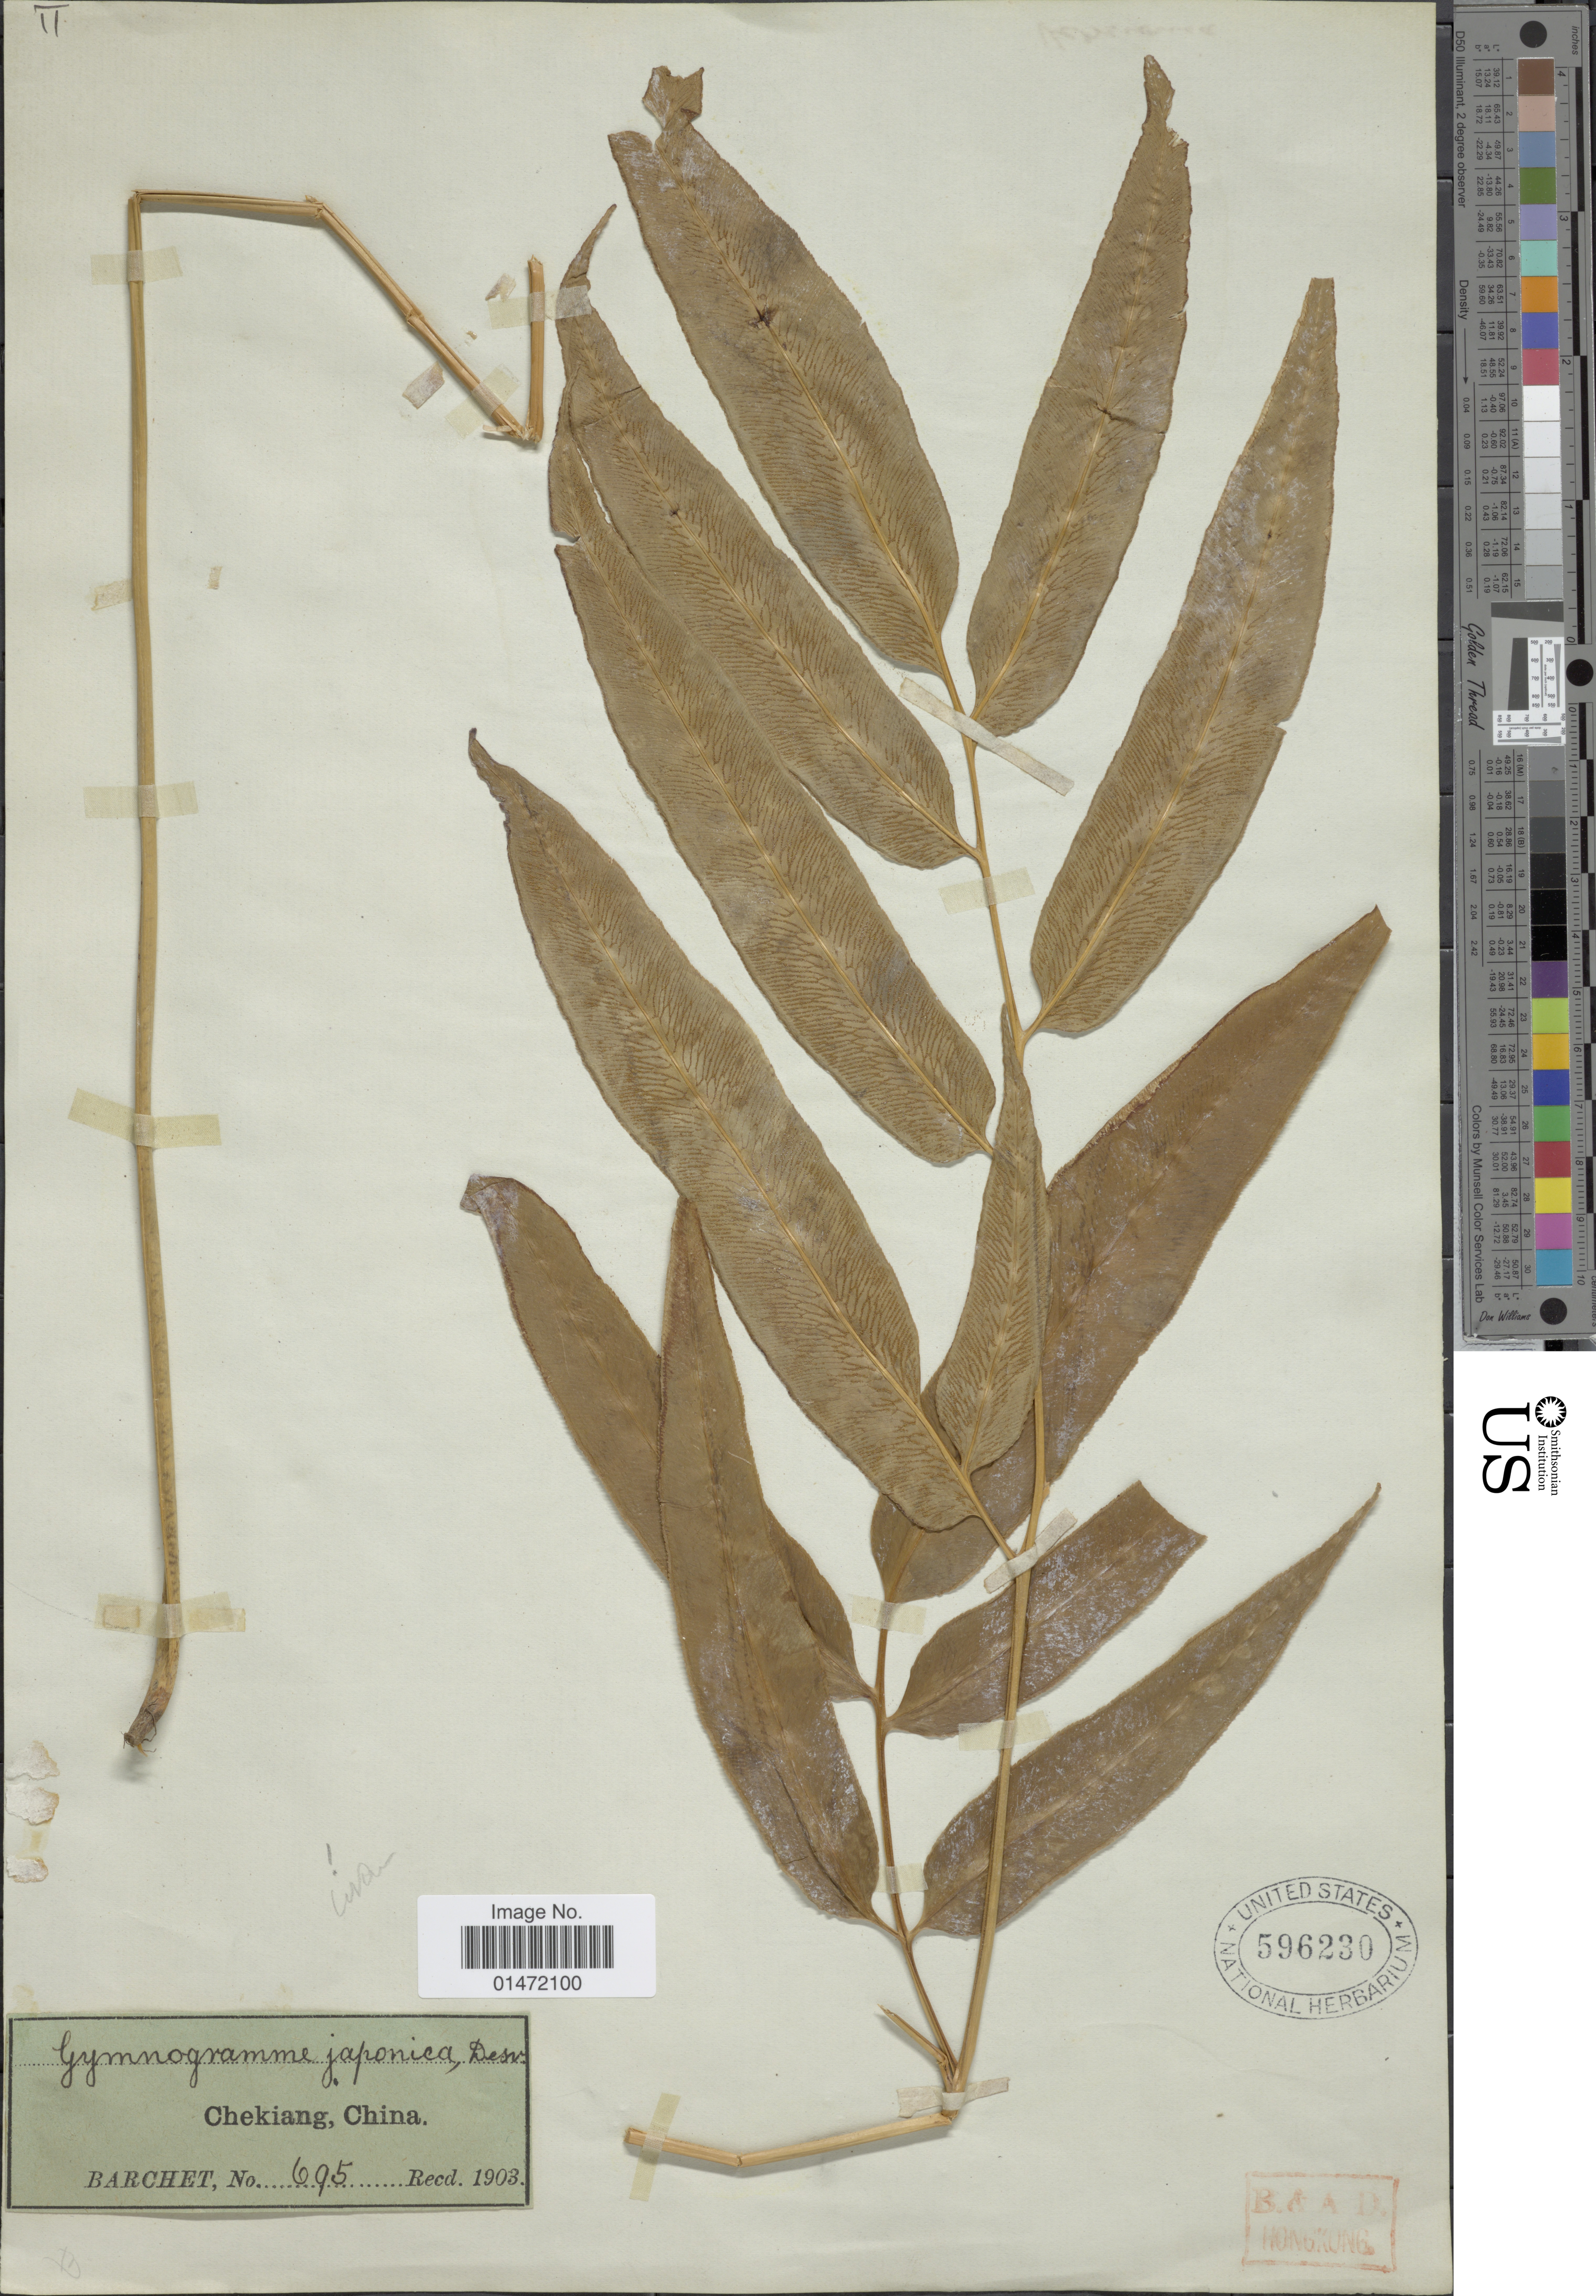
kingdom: Plantae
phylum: Tracheophyta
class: Polypodiopsida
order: Polypodiales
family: Pteridaceae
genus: Coniogramme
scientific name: Coniogramme japonica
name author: (Thunb. ex Murray) Diels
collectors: Barchet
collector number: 695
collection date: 1903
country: China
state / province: Zhejiang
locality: Chekiang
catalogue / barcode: US 596230